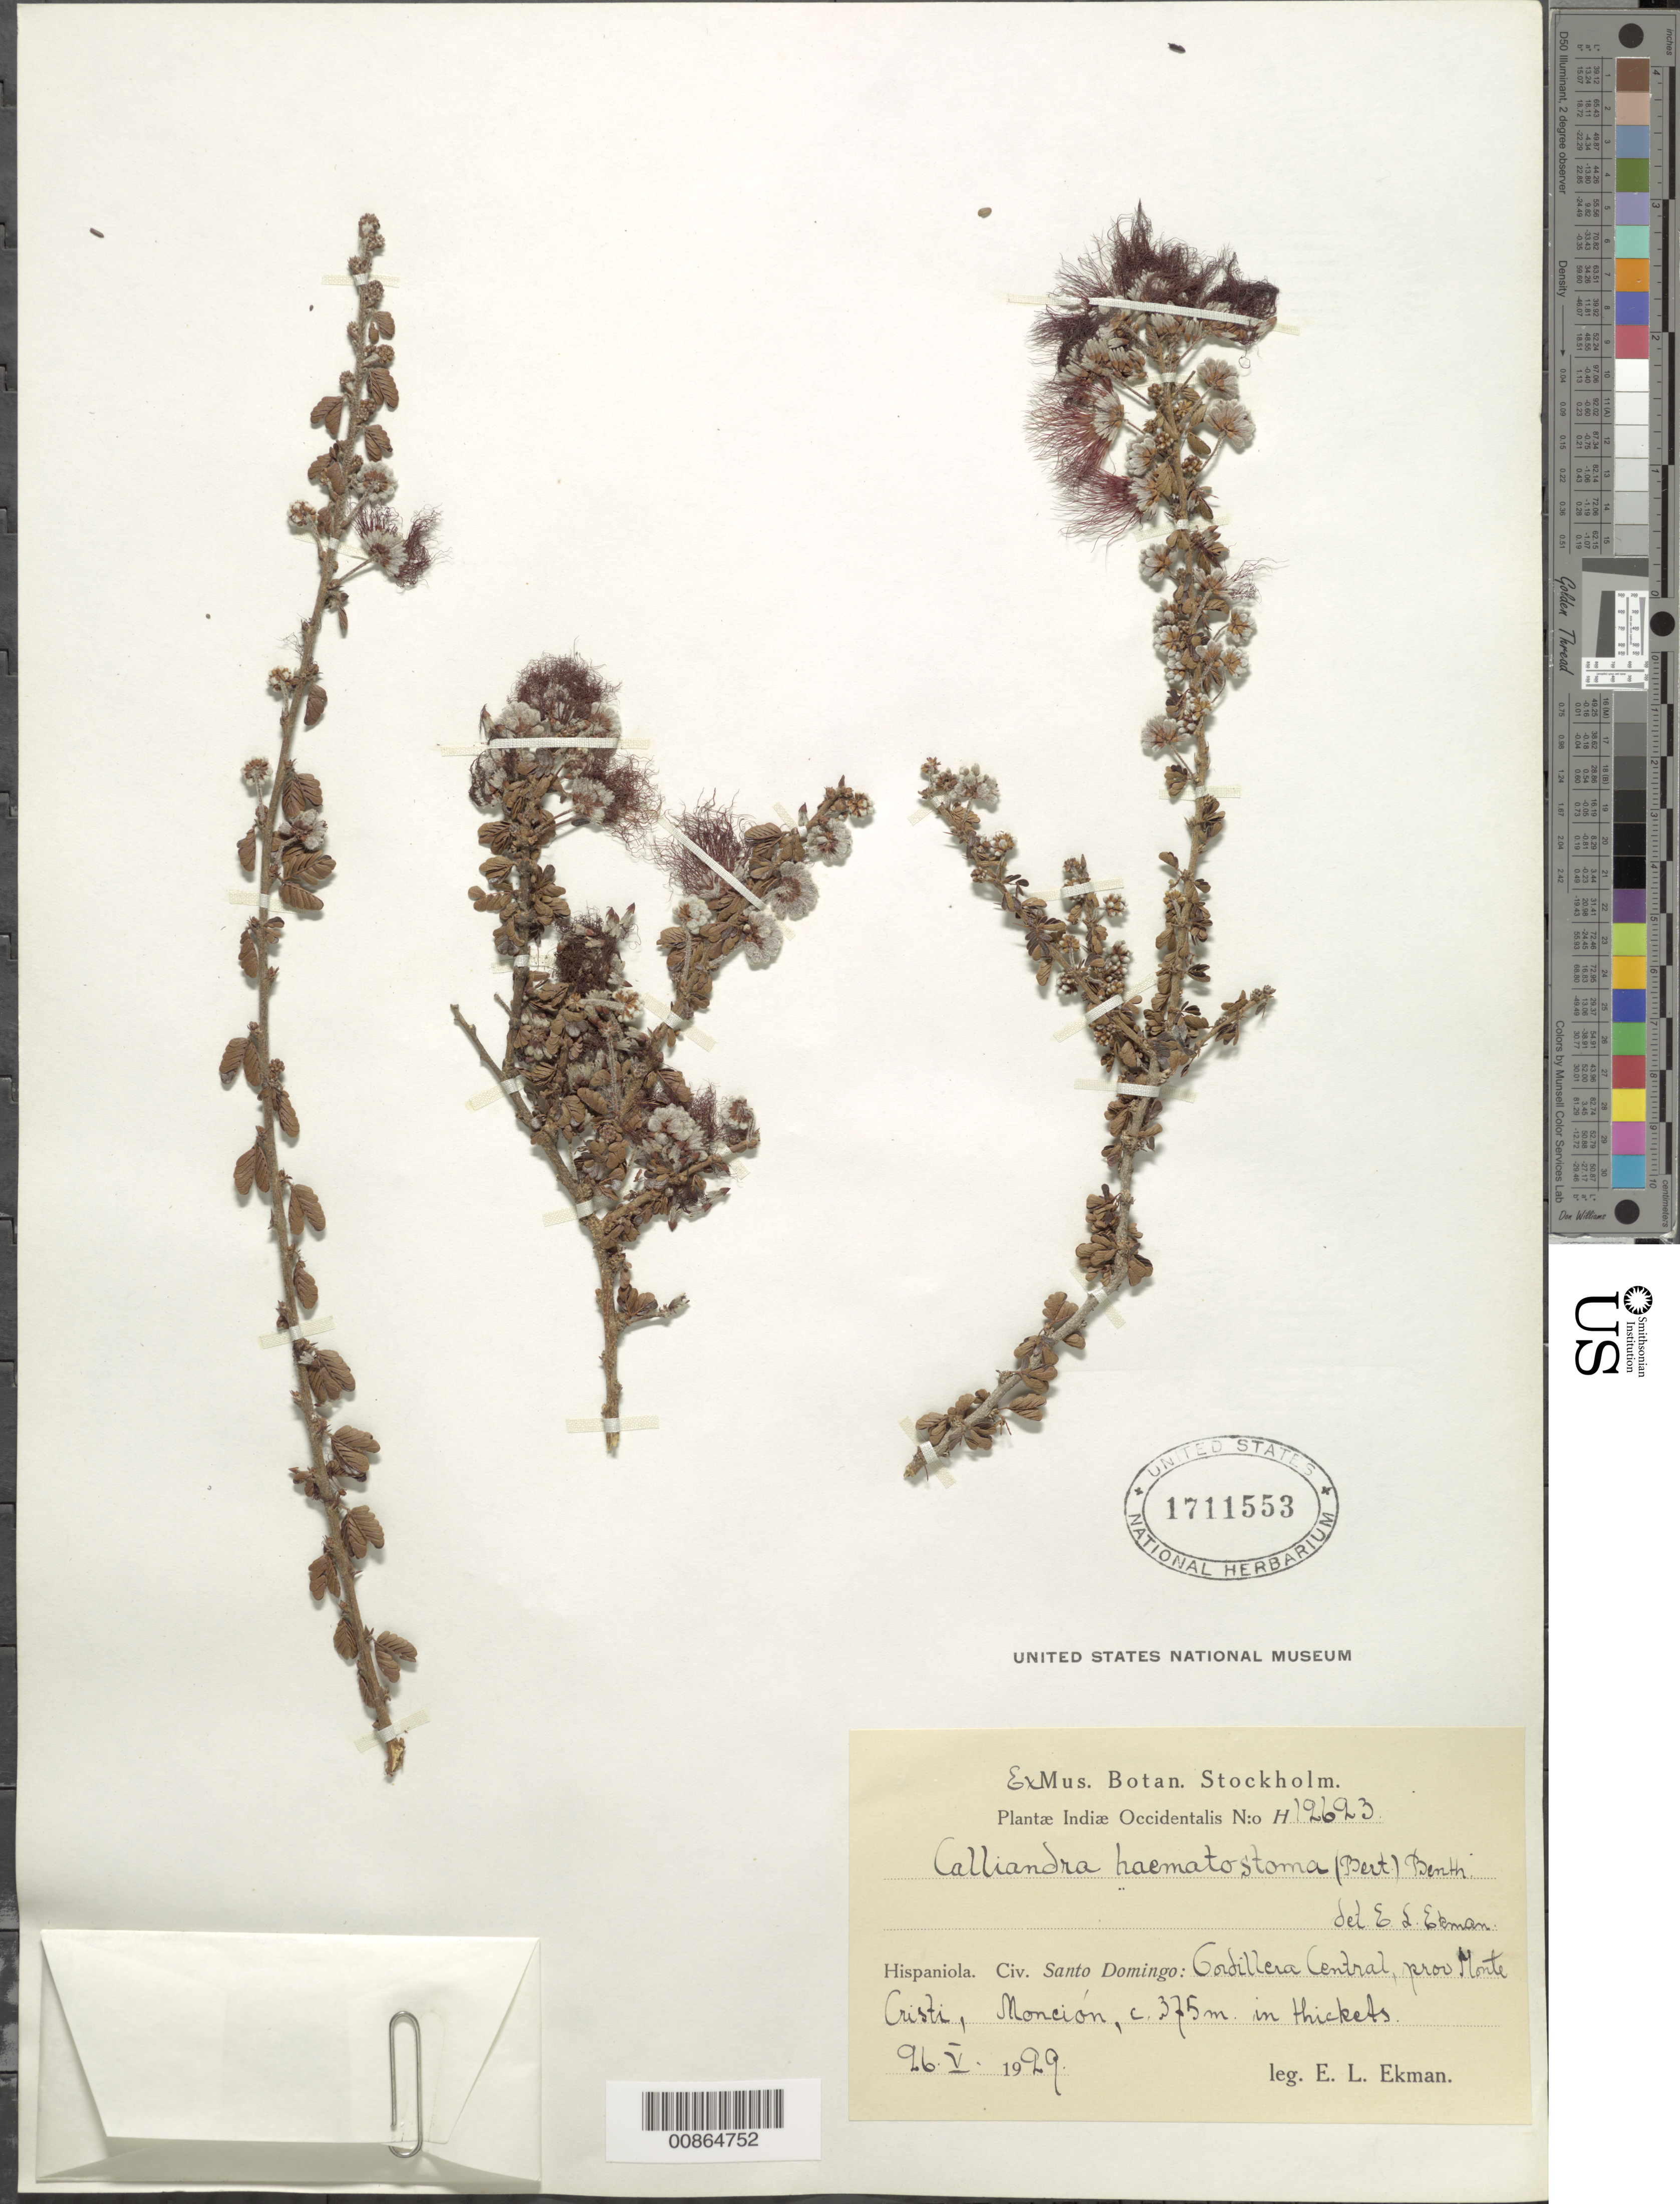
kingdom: Plantae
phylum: Tracheophyta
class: Magnoliopsida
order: Fabales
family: Fabaceae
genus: Calliandra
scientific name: Calliandra haematostoma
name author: (DC.) Urb.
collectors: E. L. Ekman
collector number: H 12623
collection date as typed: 26 May 1929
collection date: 1929-05-26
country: Dominican Republic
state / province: Monte Cristi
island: Hispaniola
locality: Cordillera Central, Monción.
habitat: In thickets.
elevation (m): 375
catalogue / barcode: US 1711553